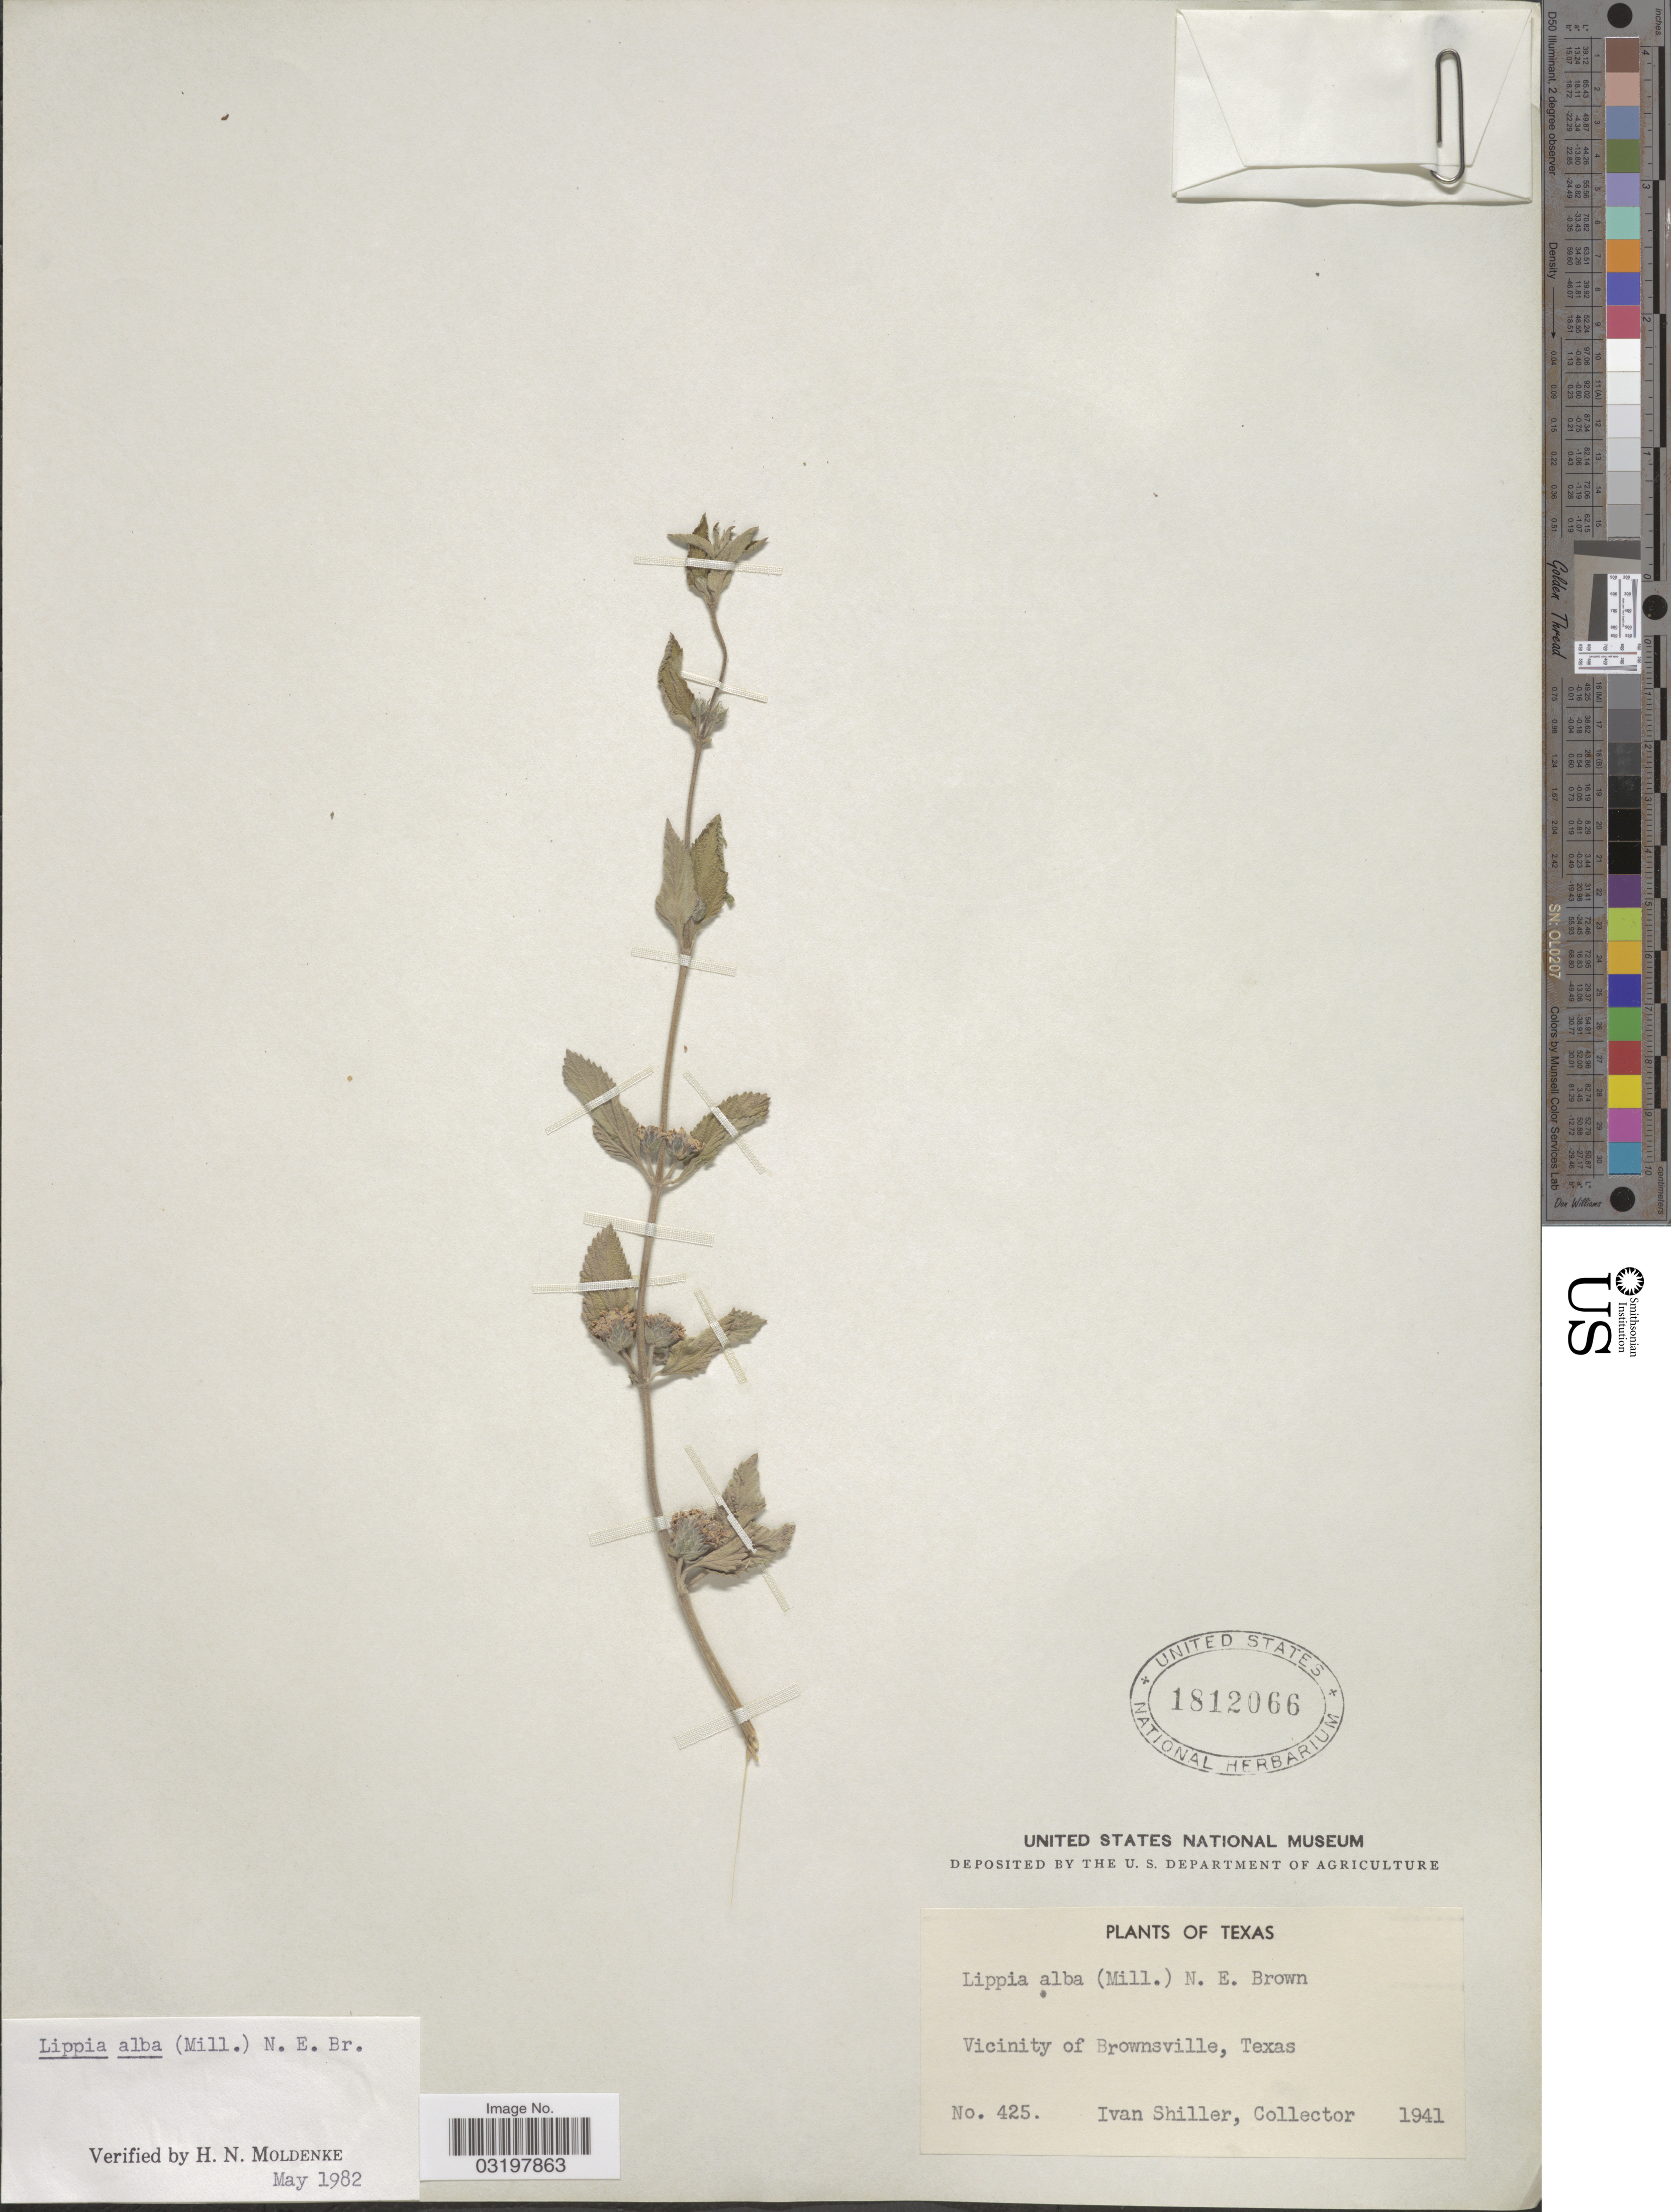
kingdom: Plantae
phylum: Tracheophyta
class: Magnoliopsida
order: Lamiales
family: Verbenaceae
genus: Lippia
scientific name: Lippia alba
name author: (Mill.) N.E. Br. ex Britton & P. Wilson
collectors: I. Shiller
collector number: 425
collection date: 1941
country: United States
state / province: Texas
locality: Vicinity of Brownsville.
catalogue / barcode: US 1812066